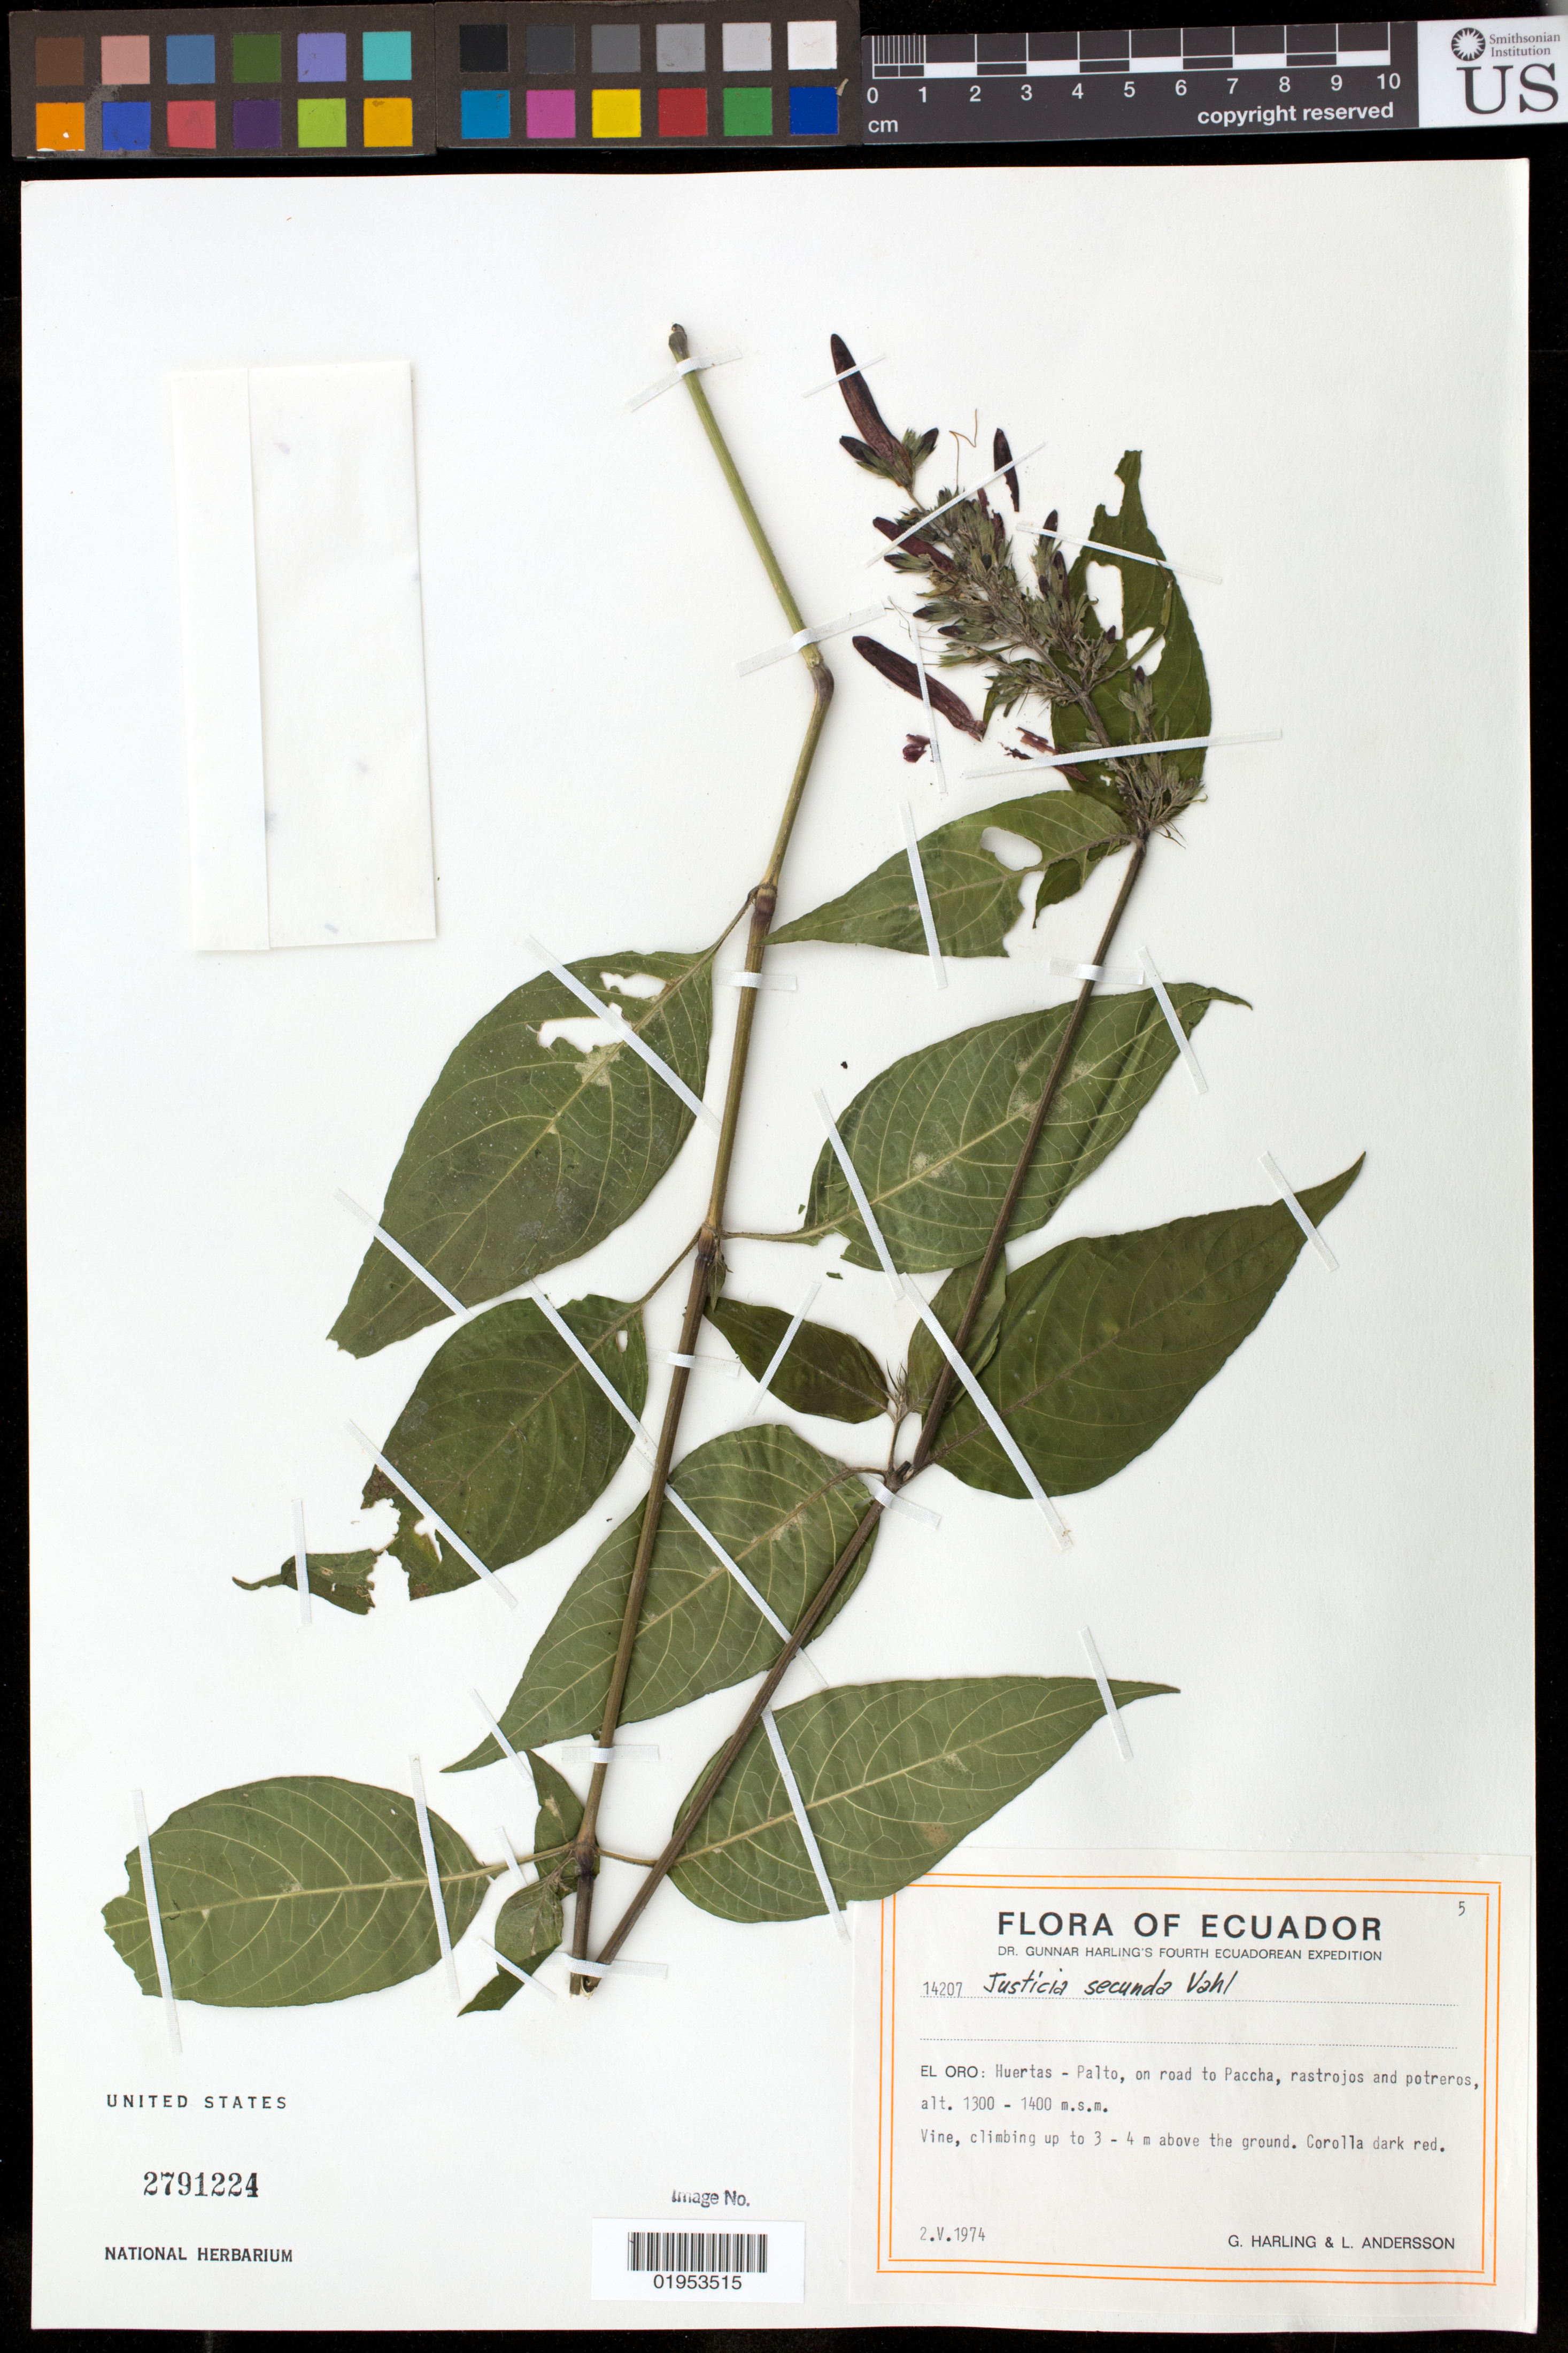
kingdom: Plantae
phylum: Tracheophyta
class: Magnoliopsida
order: Lamiales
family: Acanthaceae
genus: Justicia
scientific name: Justicia secunda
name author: Vahl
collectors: G. Harling & L. Andersson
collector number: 14207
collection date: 1974-05-02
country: Ecuador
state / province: El Oro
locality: Huertas - Palto, on road to Paccha, rastrojos and potreros.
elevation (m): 1300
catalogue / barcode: US 2791224